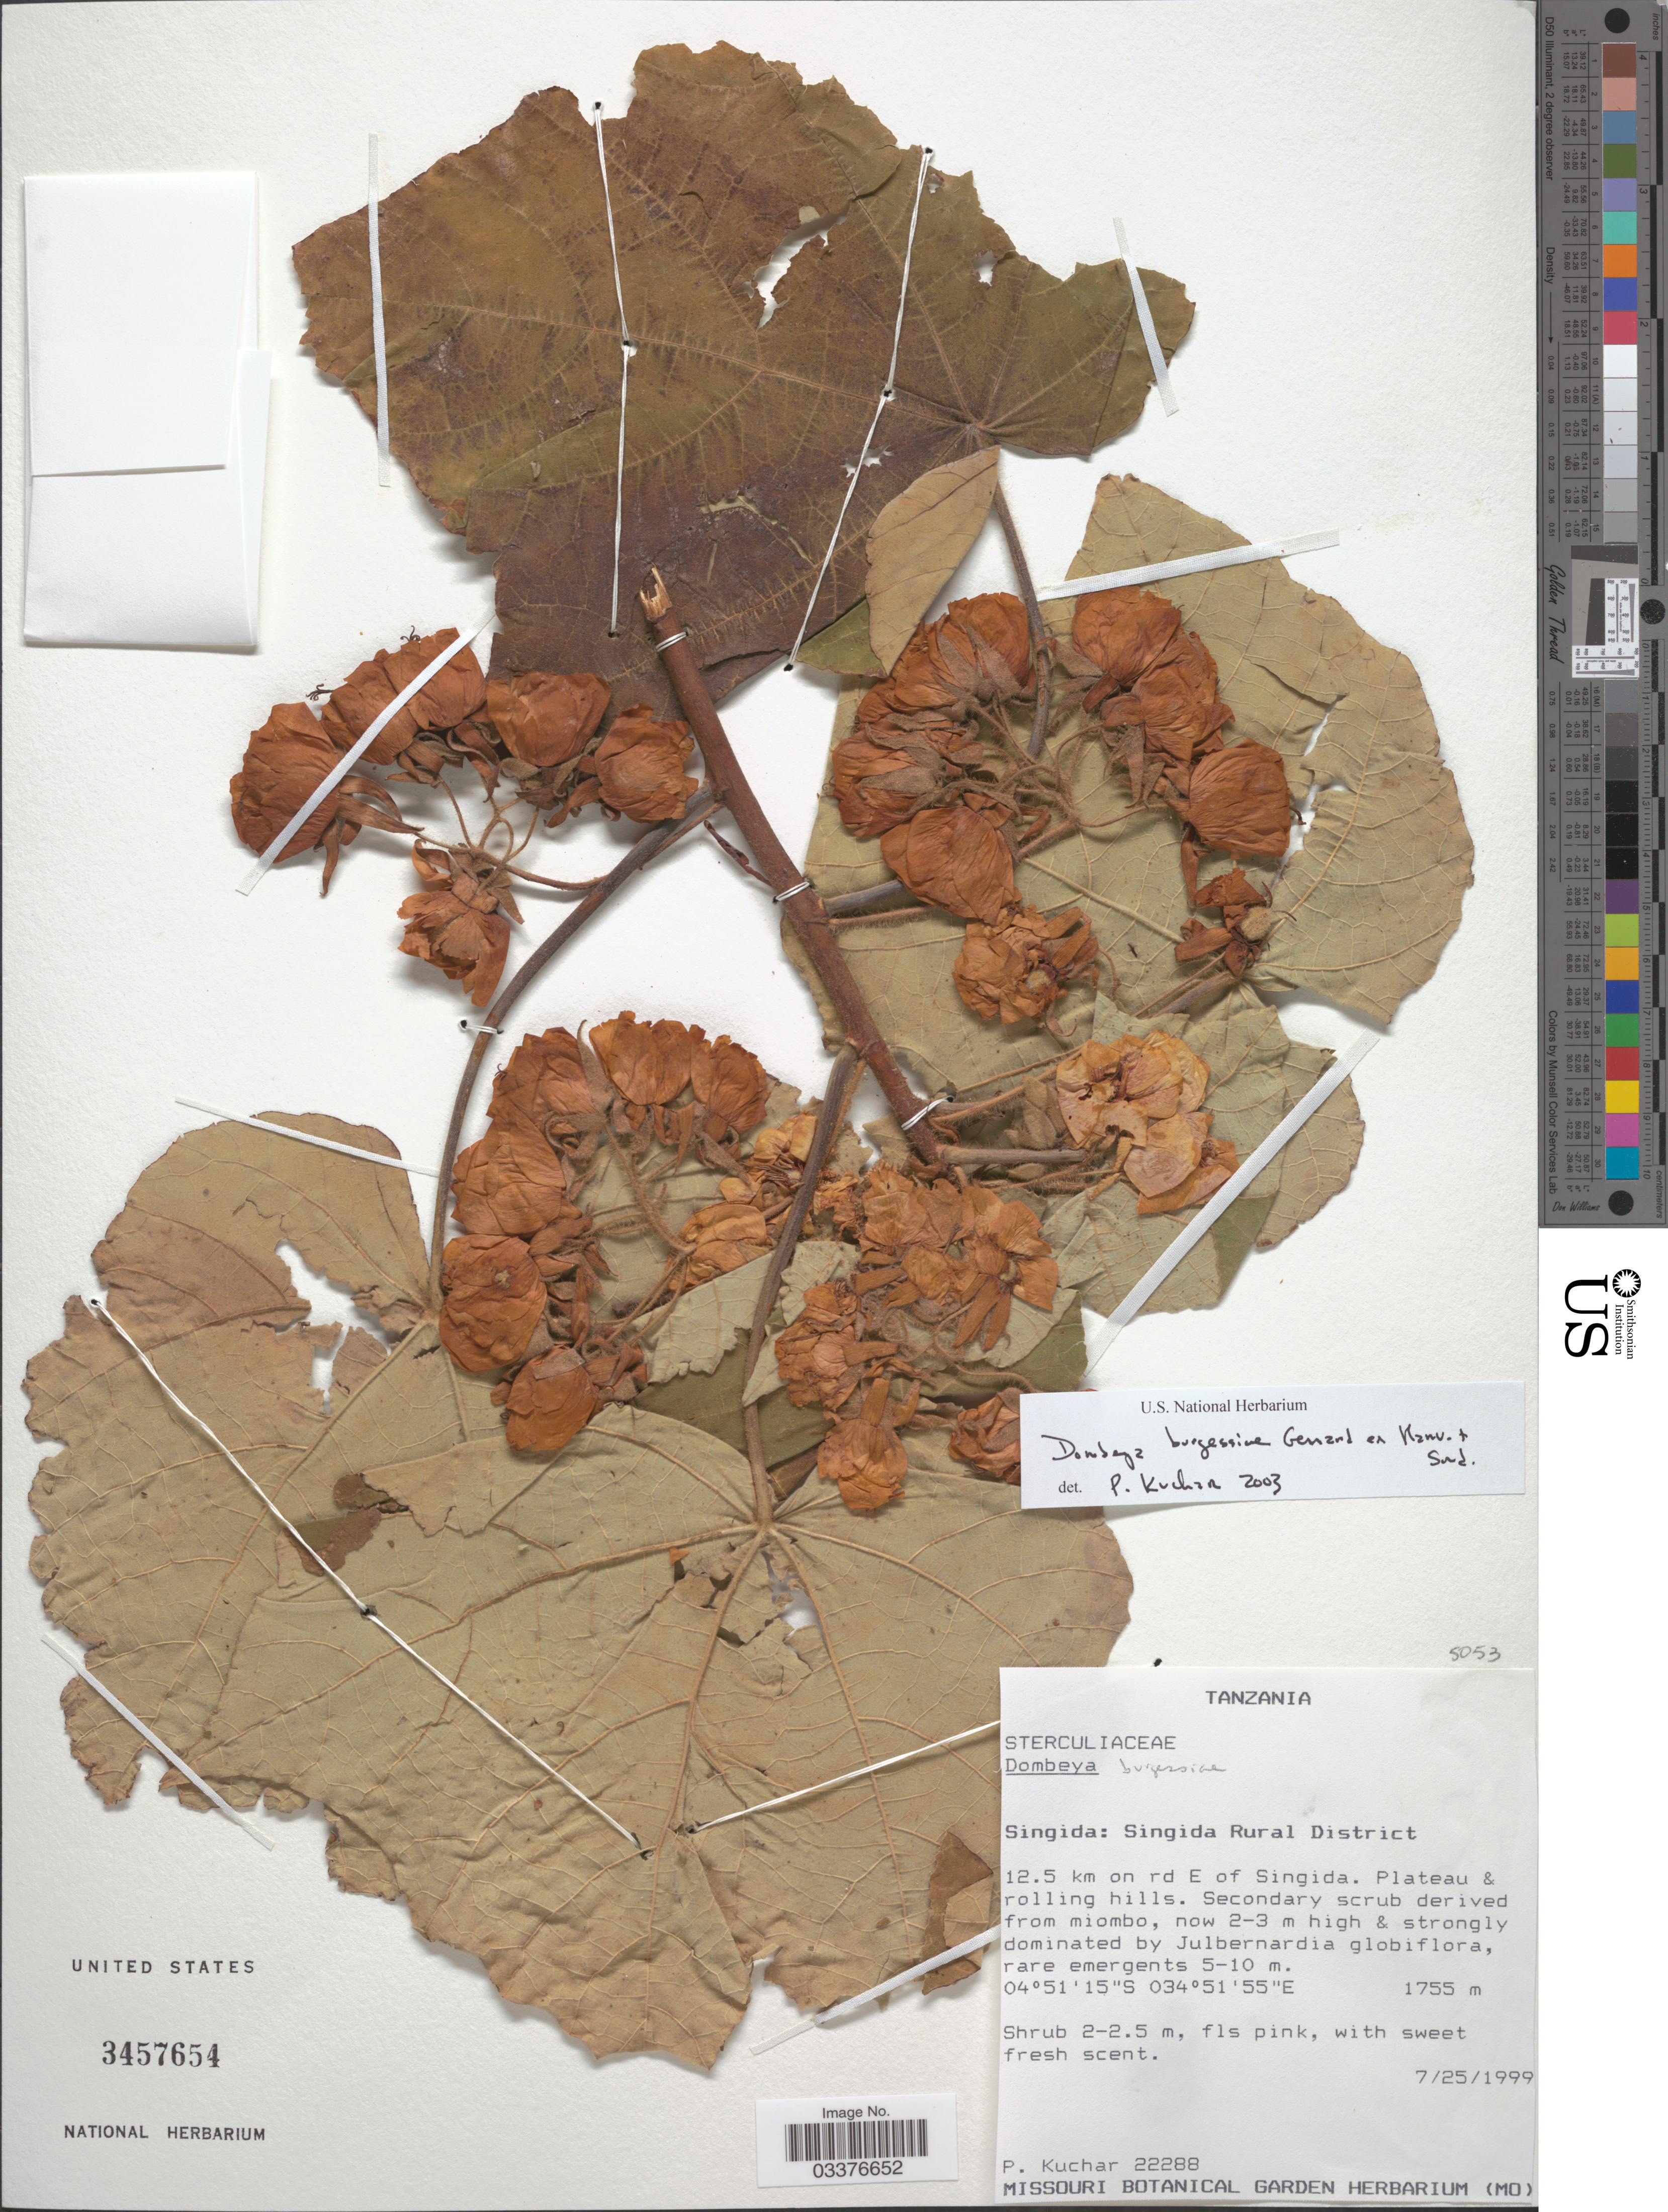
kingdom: Plantae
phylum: Tracheophyta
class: Magnoliopsida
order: Malvales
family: Malvaceae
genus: Dombeya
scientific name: Dombeya burgessiae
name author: Gerrard ex Harv.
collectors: P. Kuchar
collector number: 22288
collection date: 1999-07-25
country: Tanzania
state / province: Singida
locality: Singida Rural District. 12.5 km on rd E of Singida. Plateau & rolling hills.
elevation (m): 1755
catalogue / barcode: US 3457654